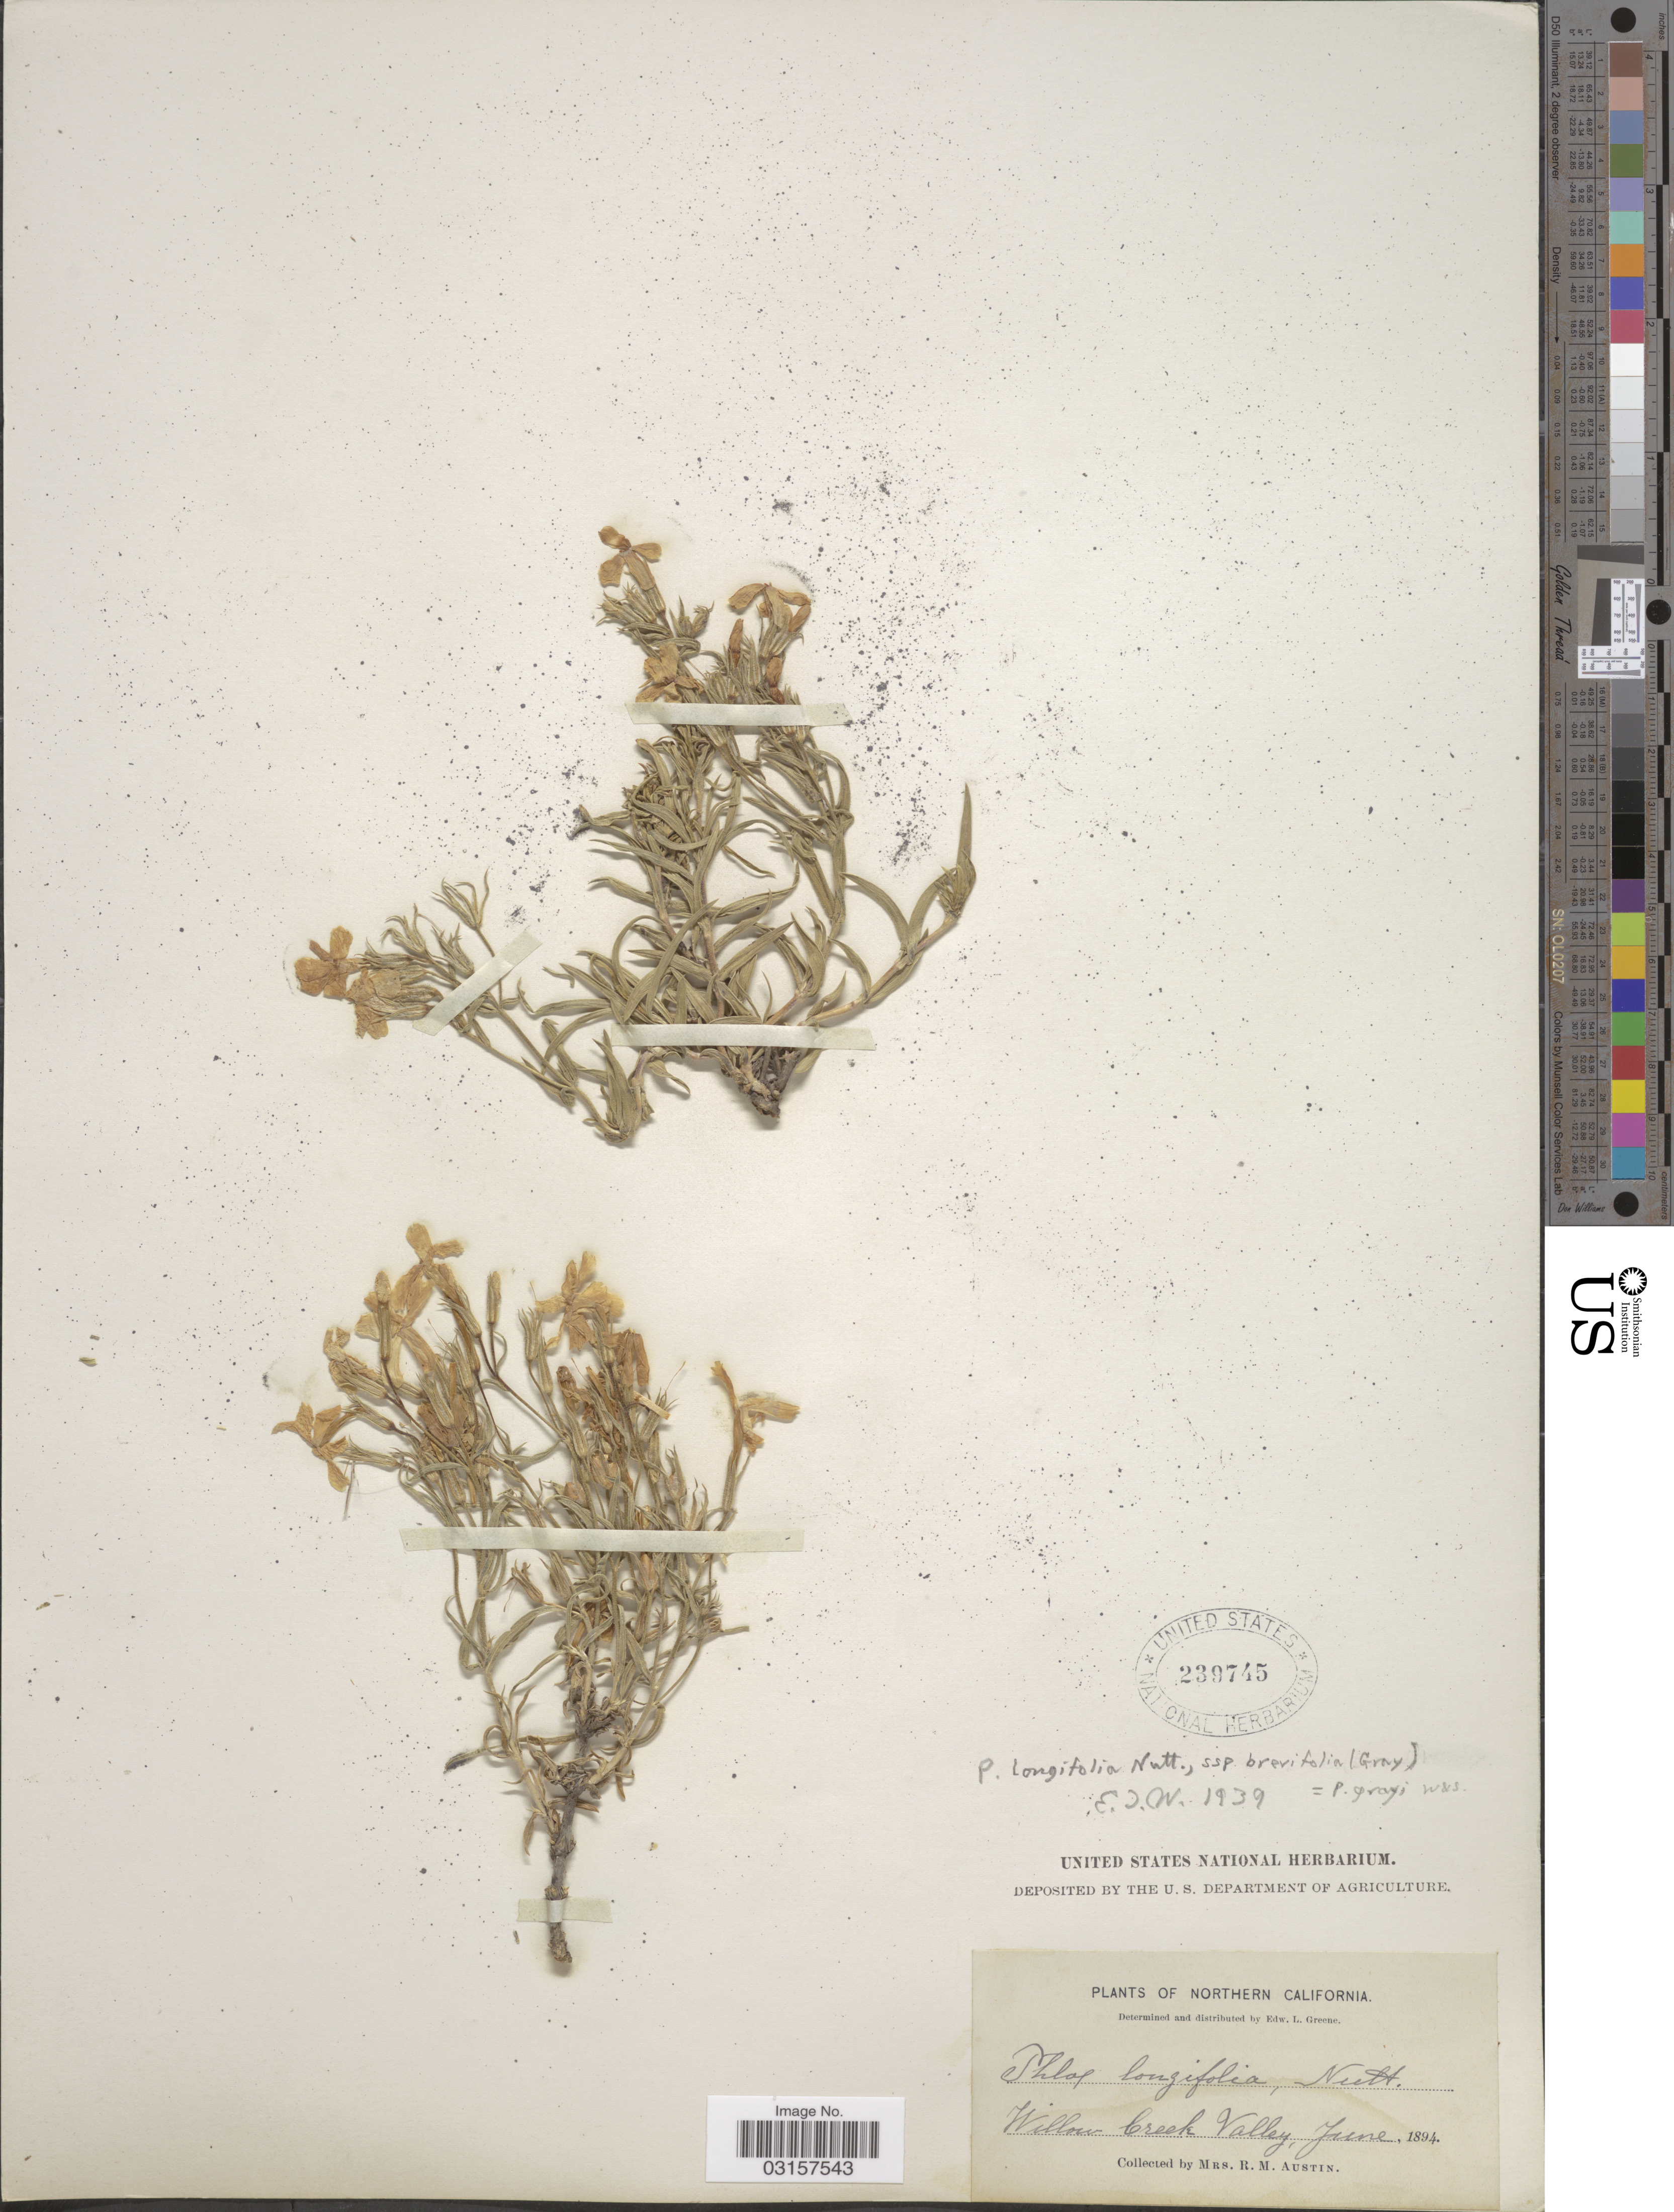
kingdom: Plantae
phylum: Tracheophyta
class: Magnoliopsida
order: Ericales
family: Polemoniaceae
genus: Phlox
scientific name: Phlox stansburyi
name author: (Torr.) A. Heller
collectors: R. Austin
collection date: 1894-06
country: United States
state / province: California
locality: Northern California, Willow Creek Valley.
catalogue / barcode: US 239745